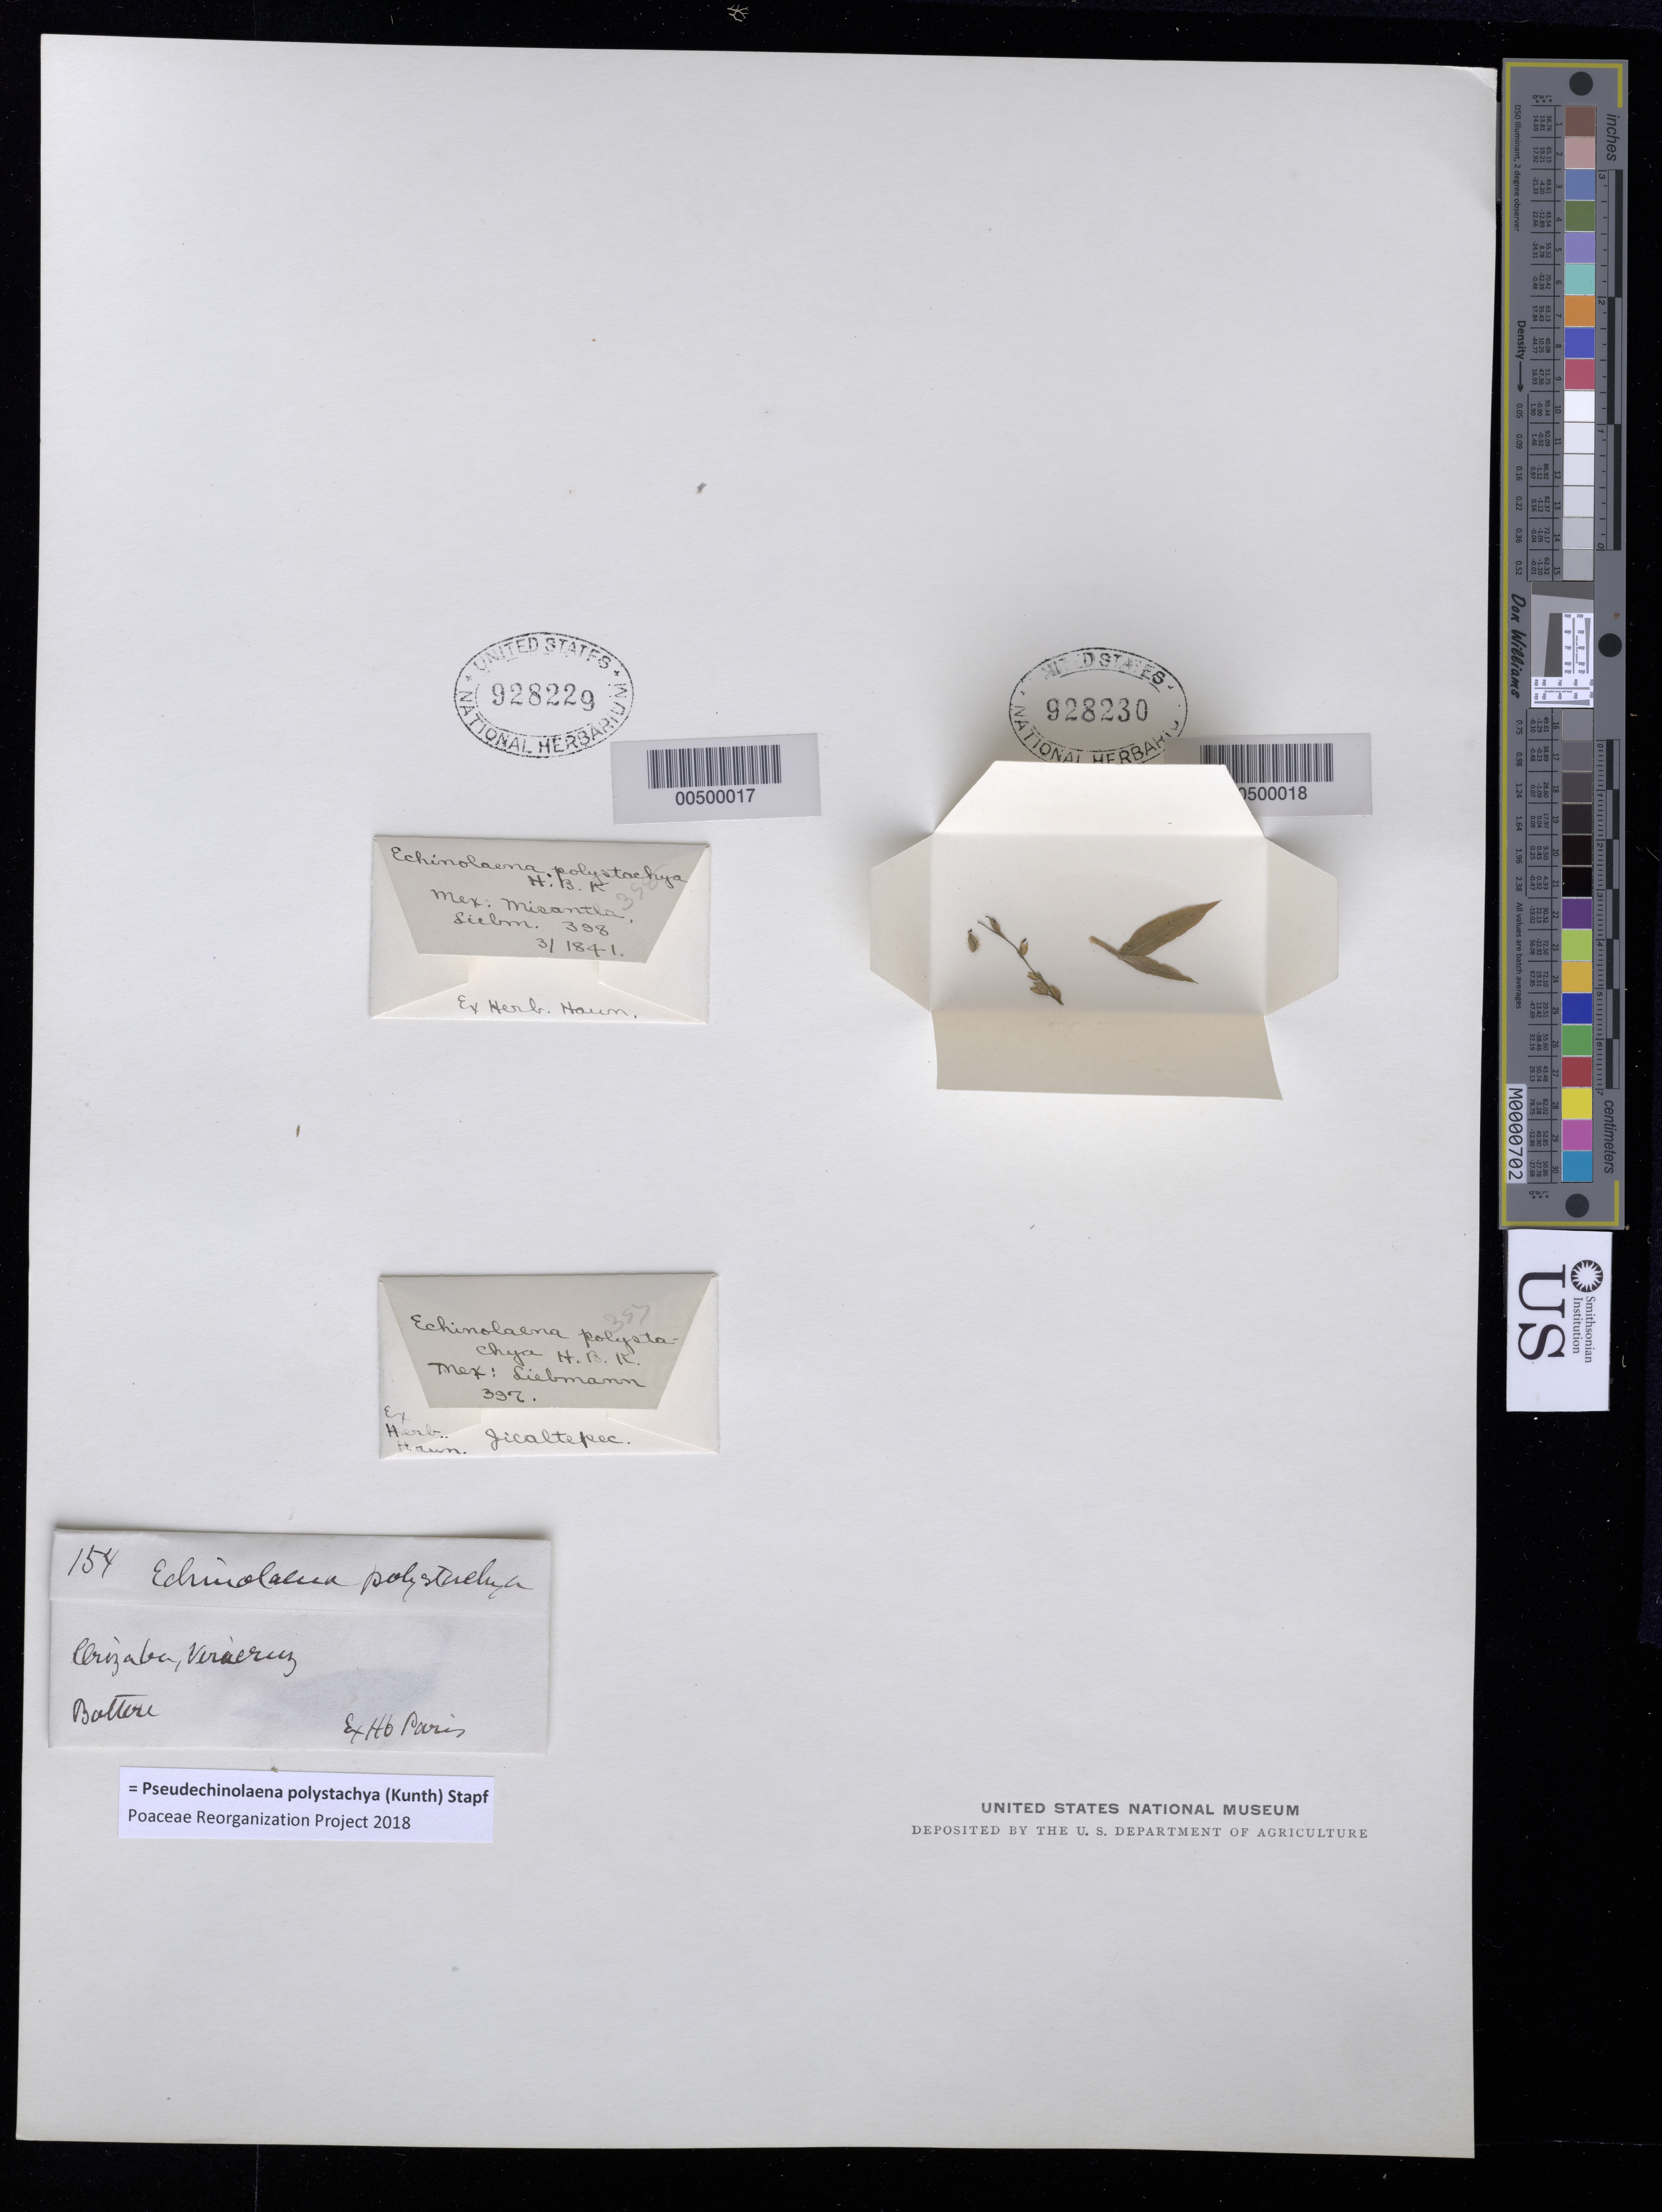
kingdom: Plantae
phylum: Tracheophyta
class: Liliopsida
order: Poales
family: Poaceae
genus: Pseudechinolaena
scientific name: Pseudechinolaena polystachya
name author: (Kunth) Stapf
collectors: F. M. Liebmann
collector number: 397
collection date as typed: Apr 1841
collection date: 1841-04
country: Mexico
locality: Jicaltepec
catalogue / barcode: US 928230